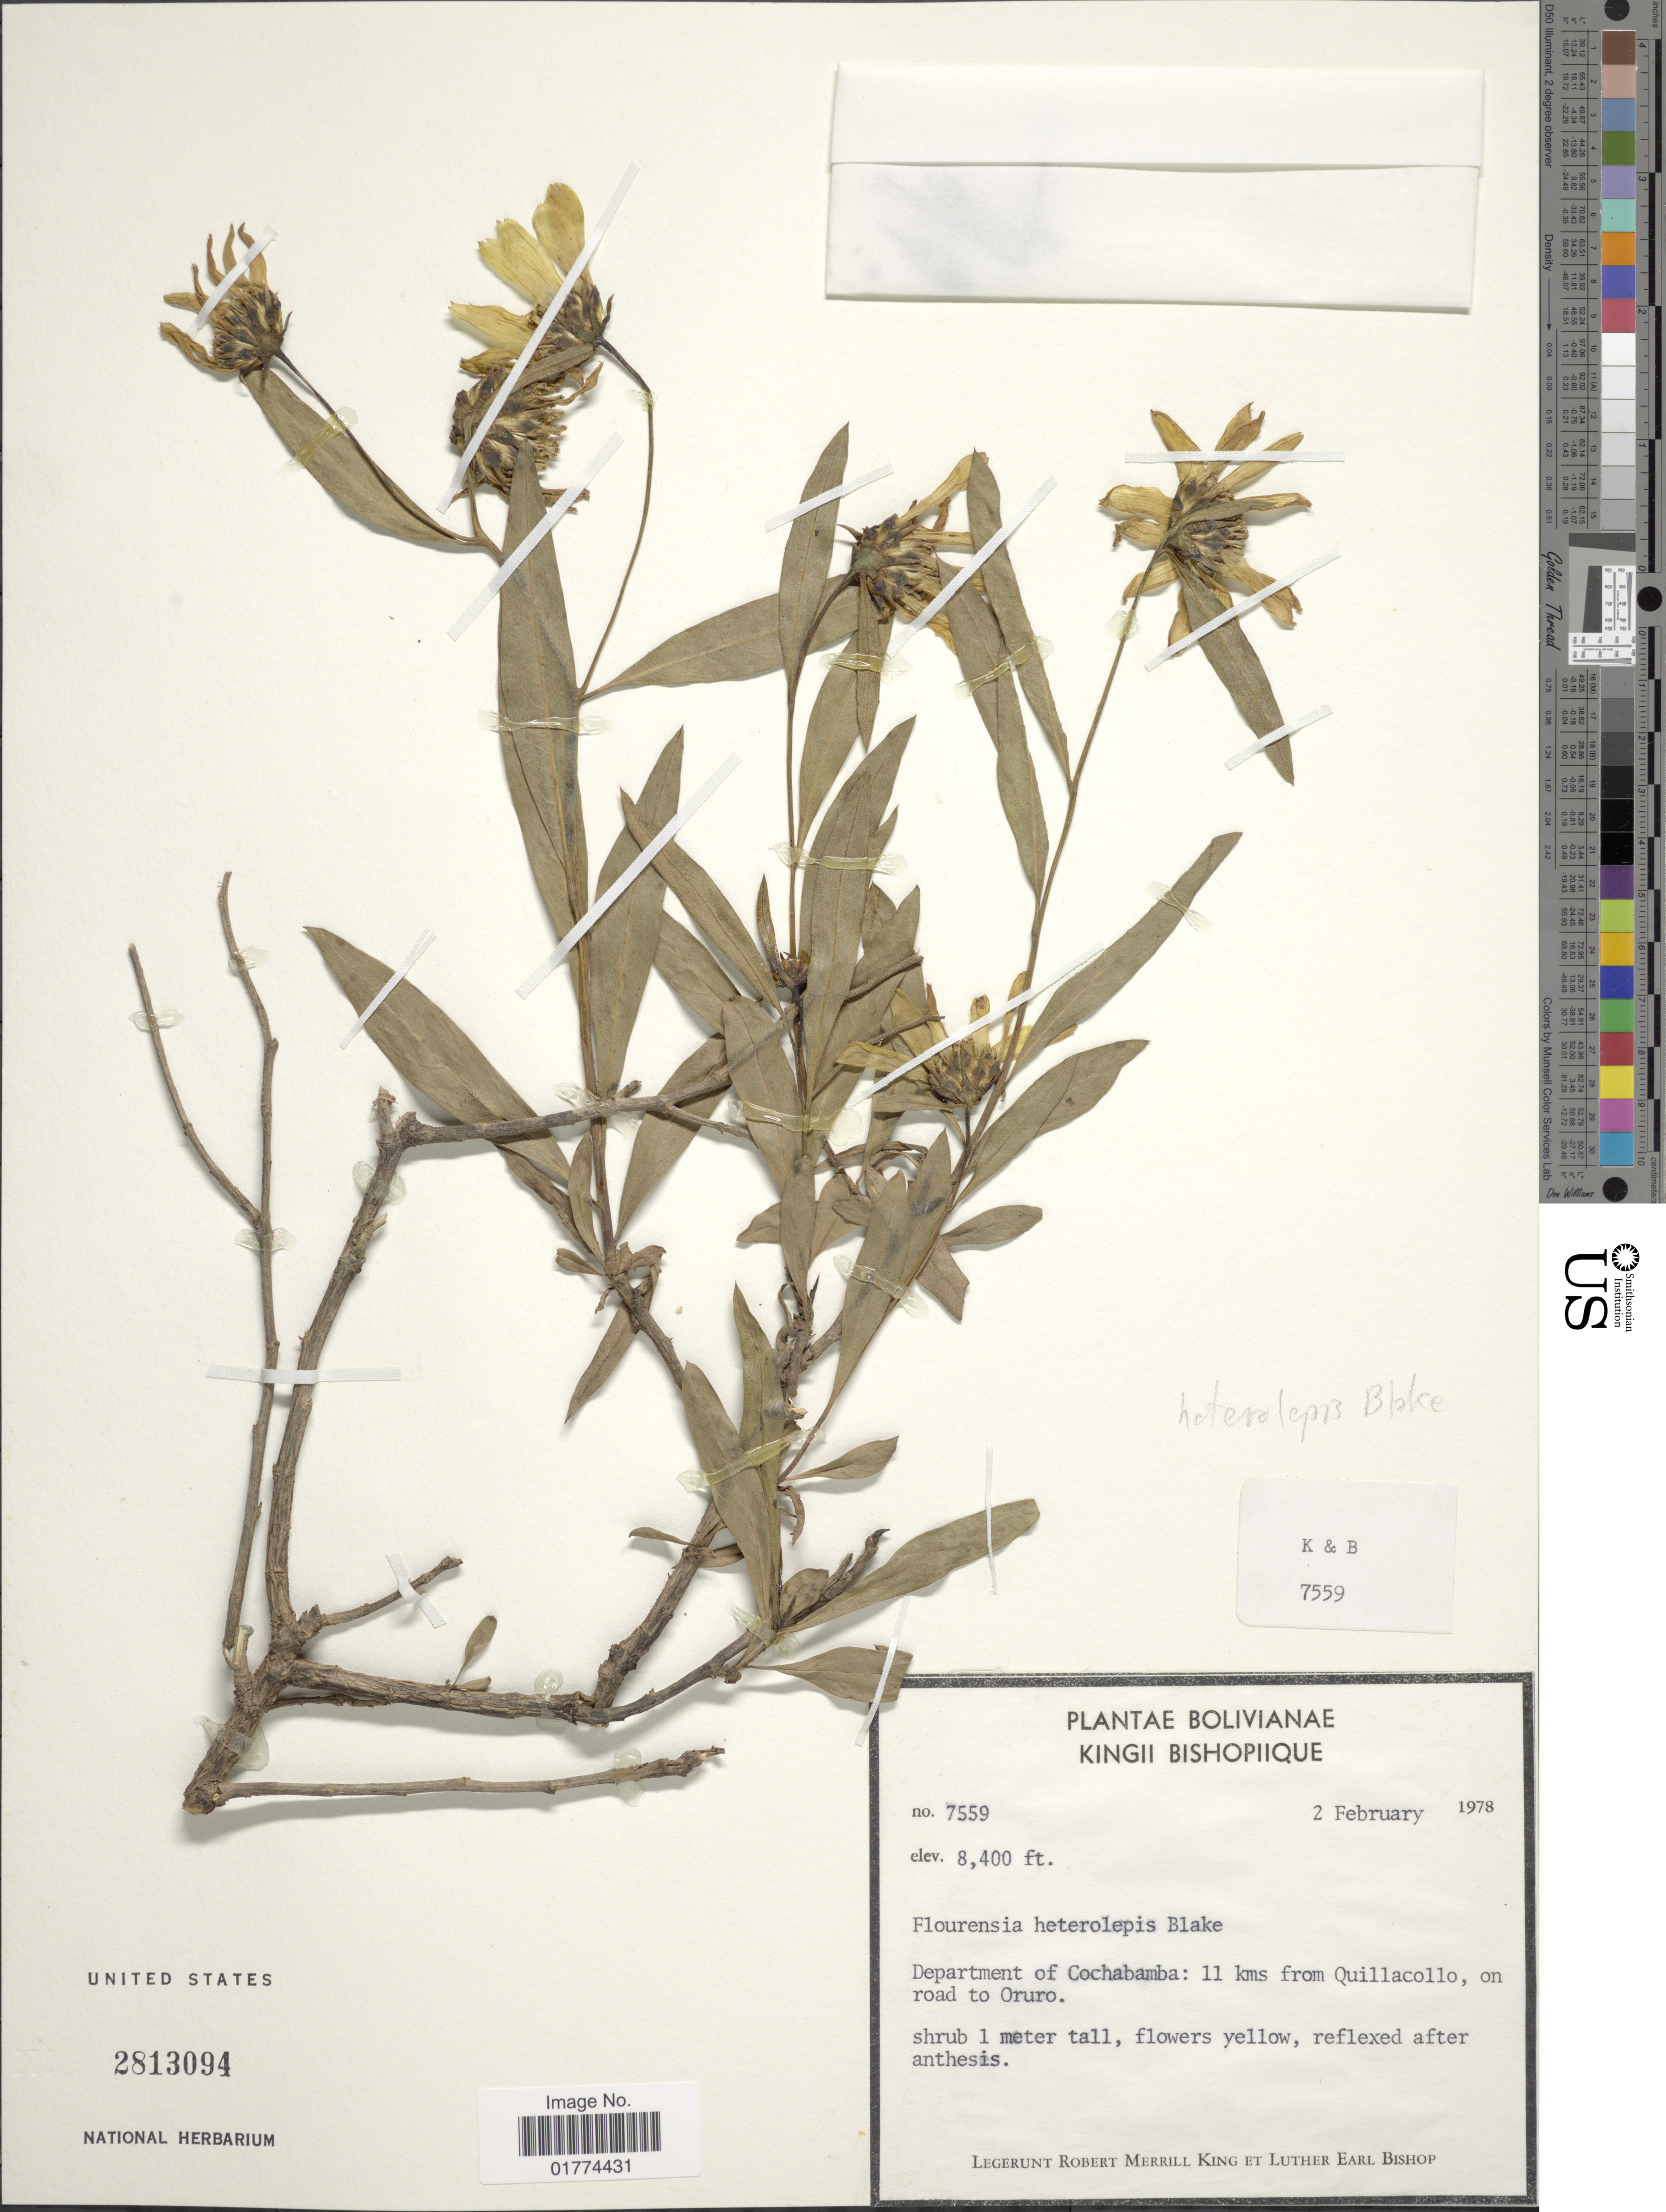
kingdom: Plantae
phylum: Tracheophyta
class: Magnoliopsida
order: Asterales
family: Asteraceae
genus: Flourensia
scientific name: Flourensia heterolepis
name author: S.F. Blake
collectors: R. M. King & L. E. Bishop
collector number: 7559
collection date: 1978-02-02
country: Bolivia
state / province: Cochabamba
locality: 11 kms from Quillacollo, on road to Oruro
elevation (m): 2560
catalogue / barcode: US 2813094